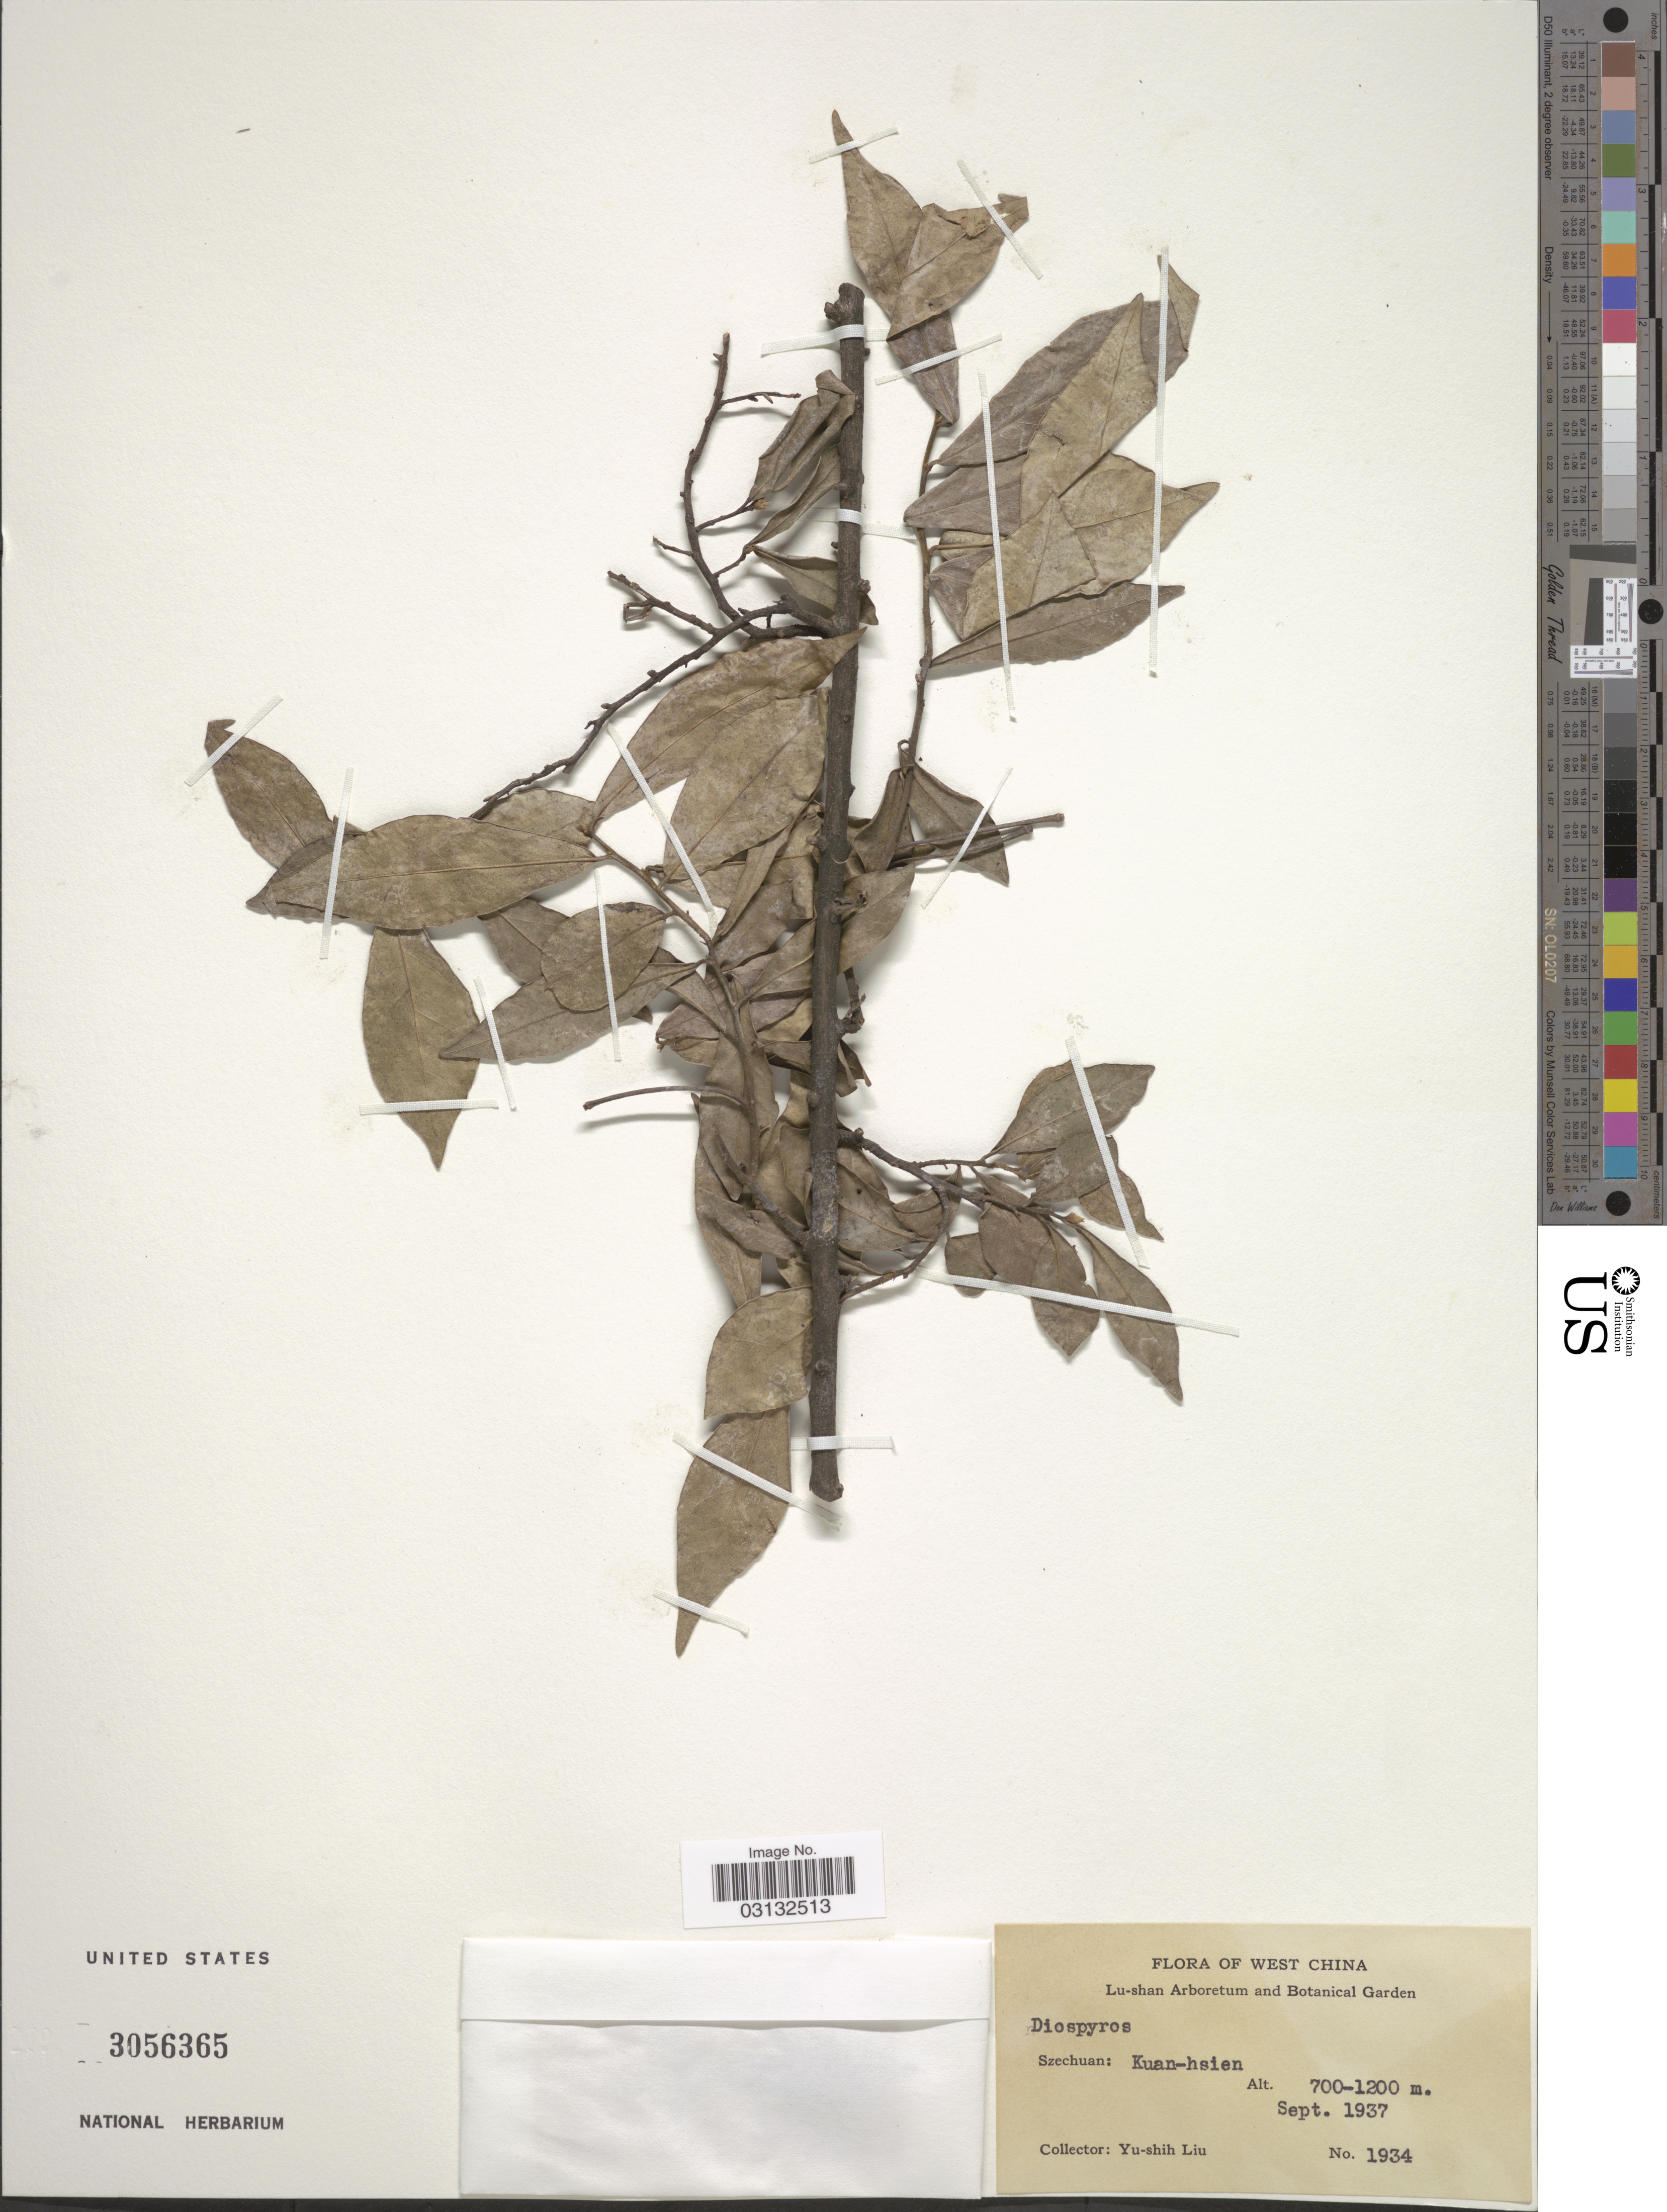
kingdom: Plantae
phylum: Tracheophyta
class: Magnoliopsida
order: Ericales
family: Ebenaceae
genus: Diospyros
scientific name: Diospyros sp.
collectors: Y.-S. Liu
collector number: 1934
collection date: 1937-09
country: China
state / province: Sichuan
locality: West China. Szechuan: Kuan-hsien.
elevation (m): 700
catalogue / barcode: US 3056365